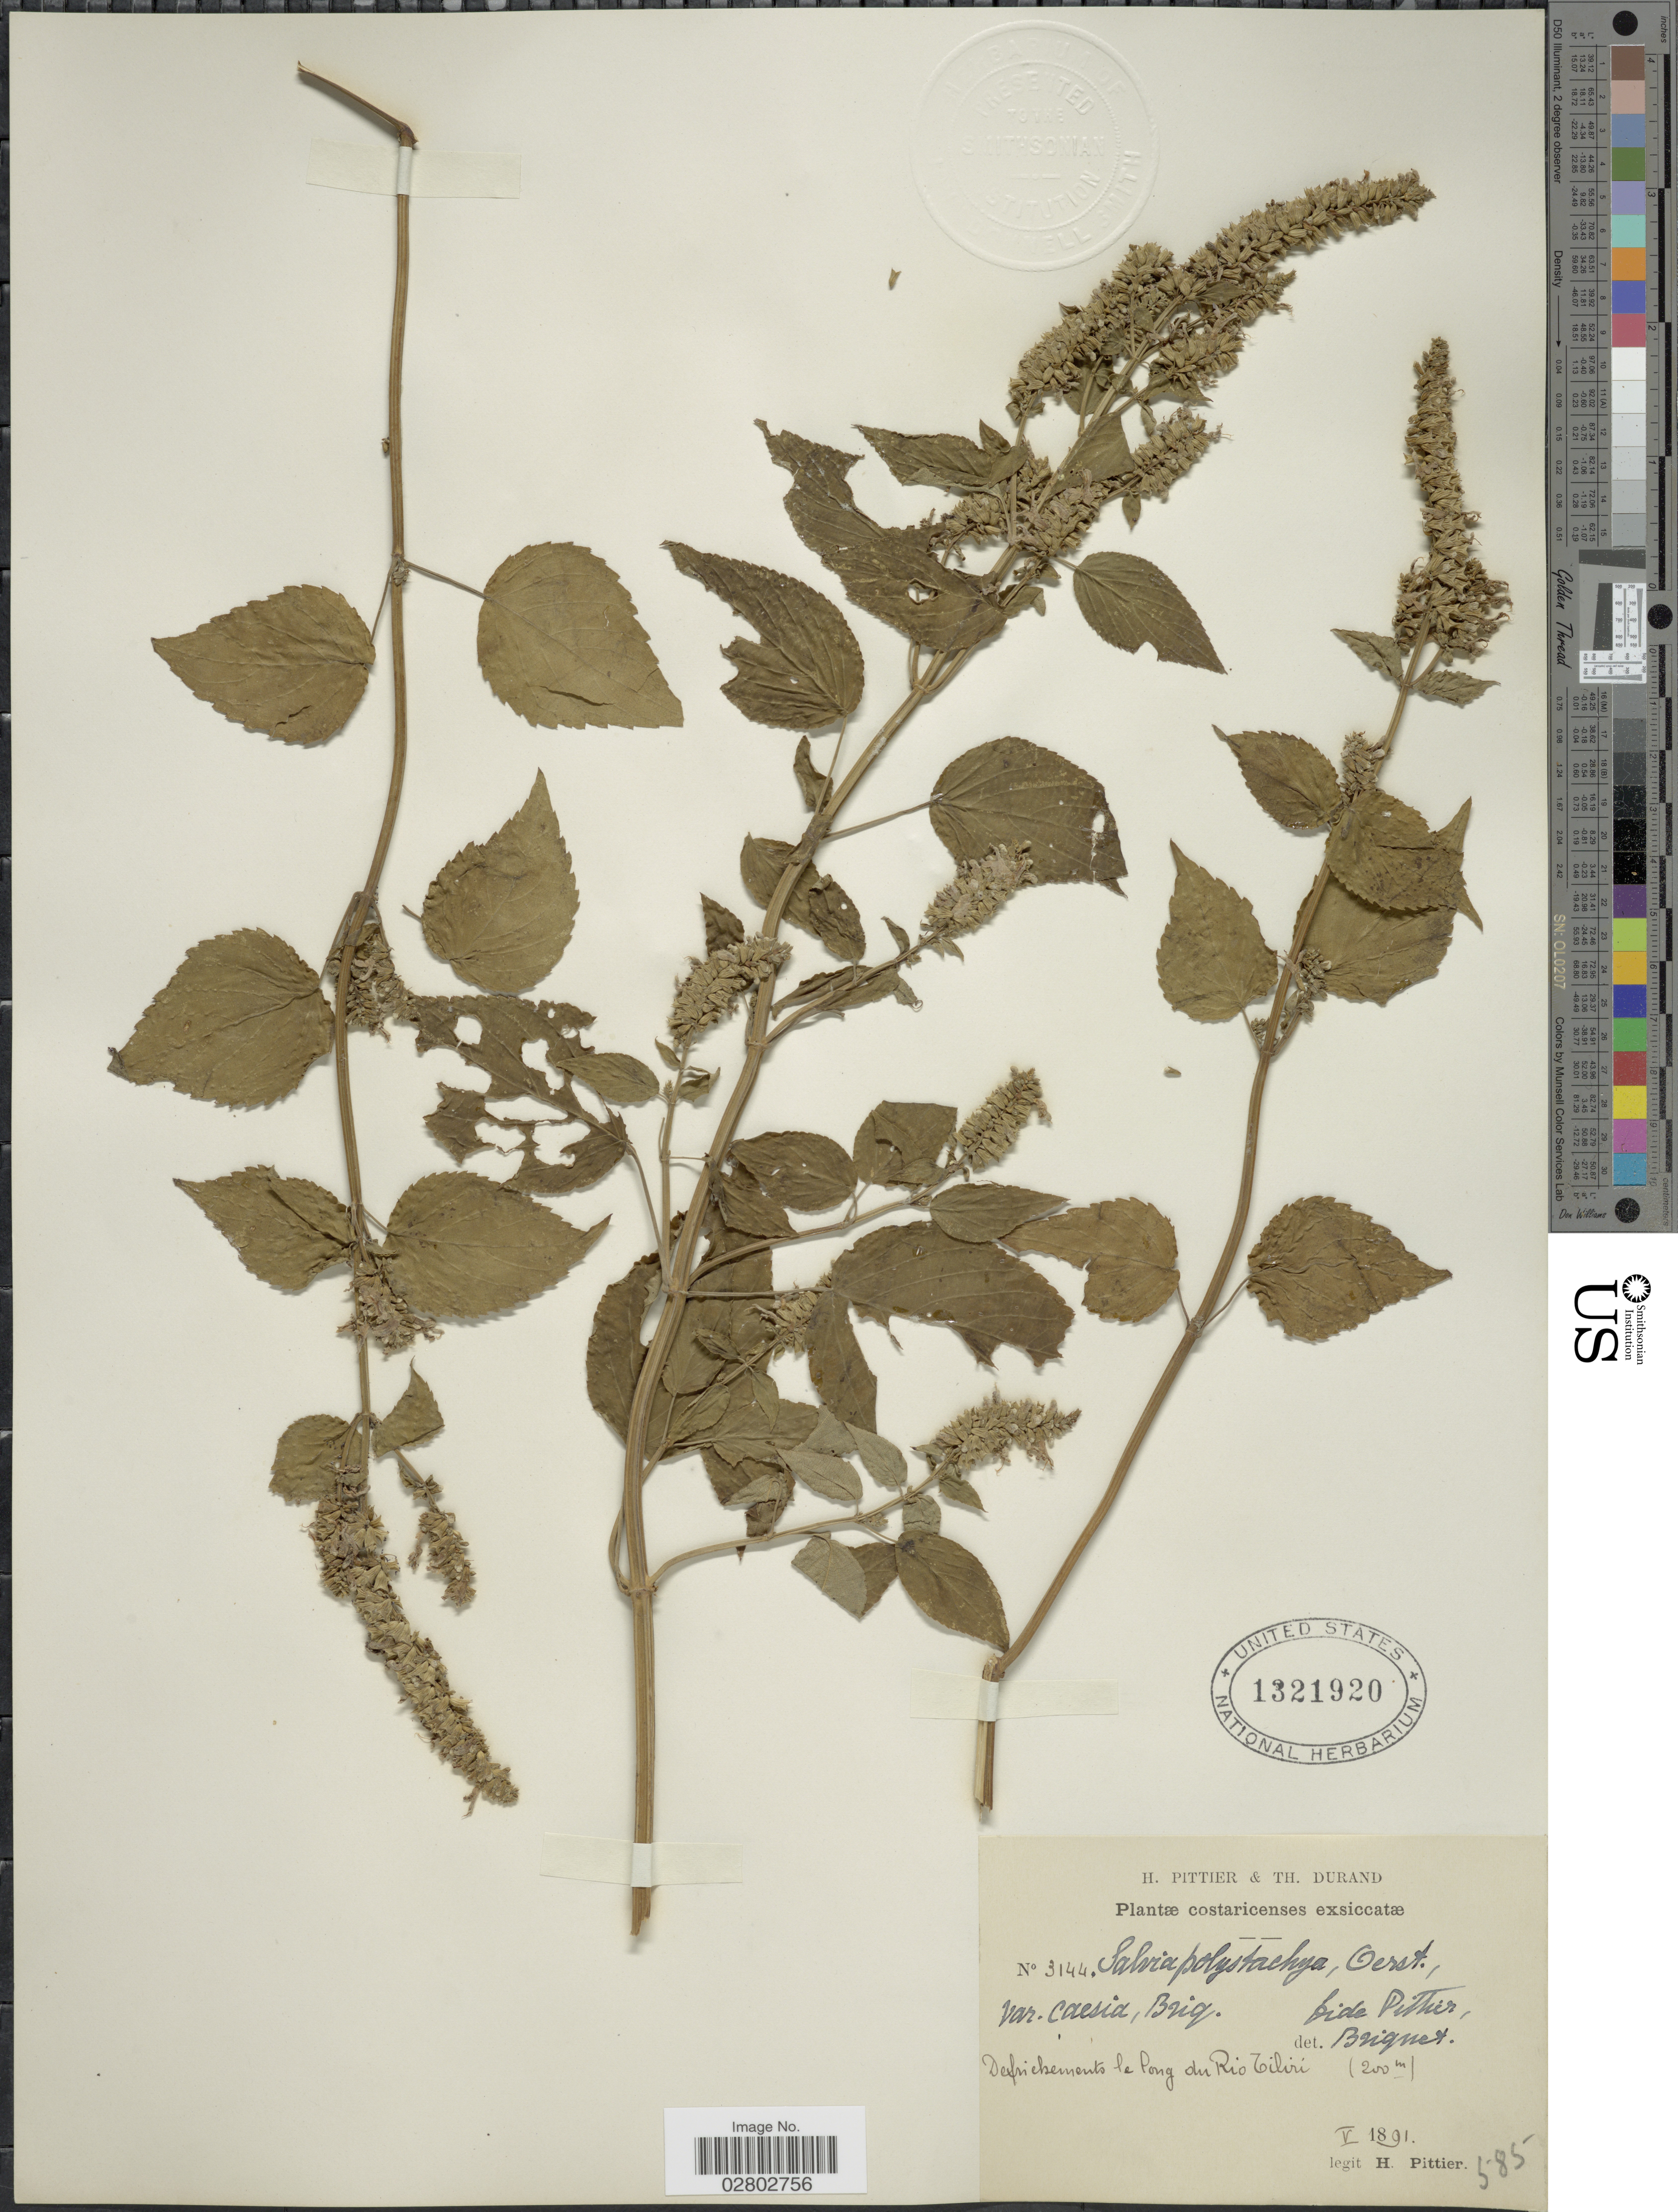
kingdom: Plantae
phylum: Tracheophyta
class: Magnoliopsida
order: Lamiales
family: Lamiaceae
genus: Salvia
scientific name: Salvia polystachya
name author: Cav.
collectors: H. F. Pittier & T. Durand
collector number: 585/3144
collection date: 1891-05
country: Costa Rica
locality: Defrichements le long du Rio Tiliri.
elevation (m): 200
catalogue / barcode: US 1321920